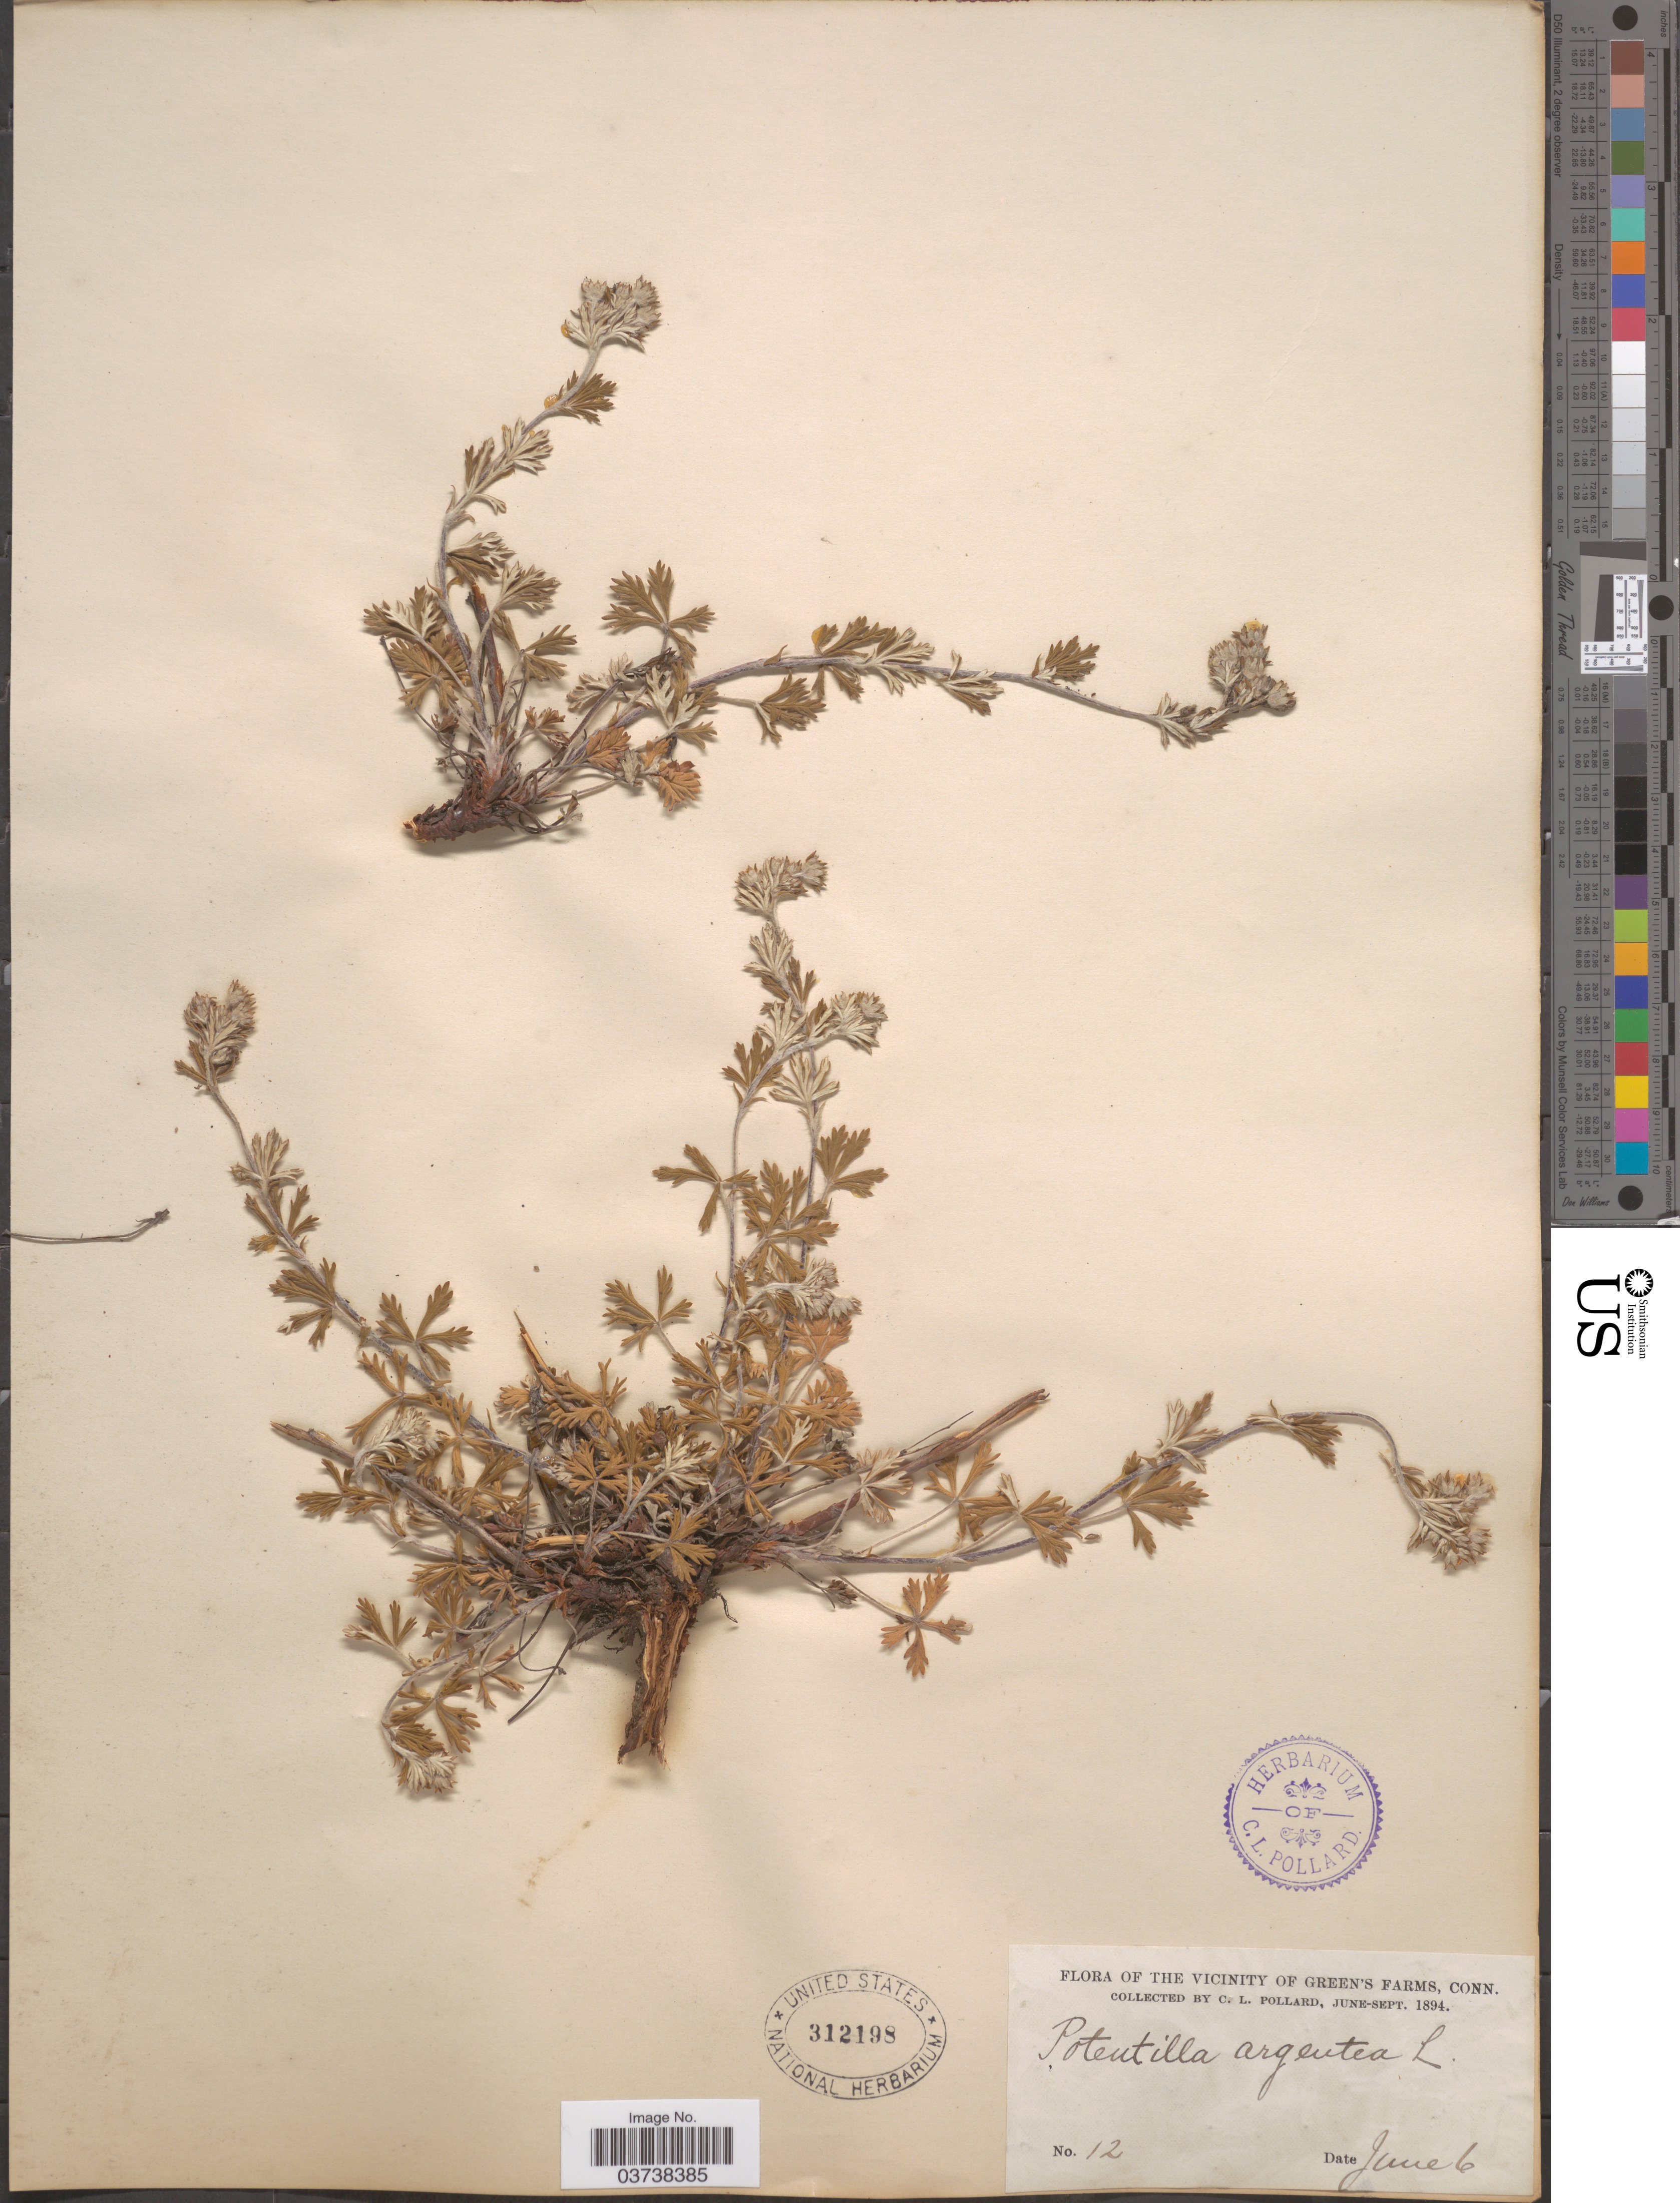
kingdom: Plantae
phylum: Tracheophyta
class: Magnoliopsida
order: Rosales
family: Rosaceae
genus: Potentilla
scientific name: Potentilla argentea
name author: L.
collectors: C. L. Pollard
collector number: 12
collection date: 1894-06-06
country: United States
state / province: Connecticut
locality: The Vicinity of Green's Farm.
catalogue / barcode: US 312198